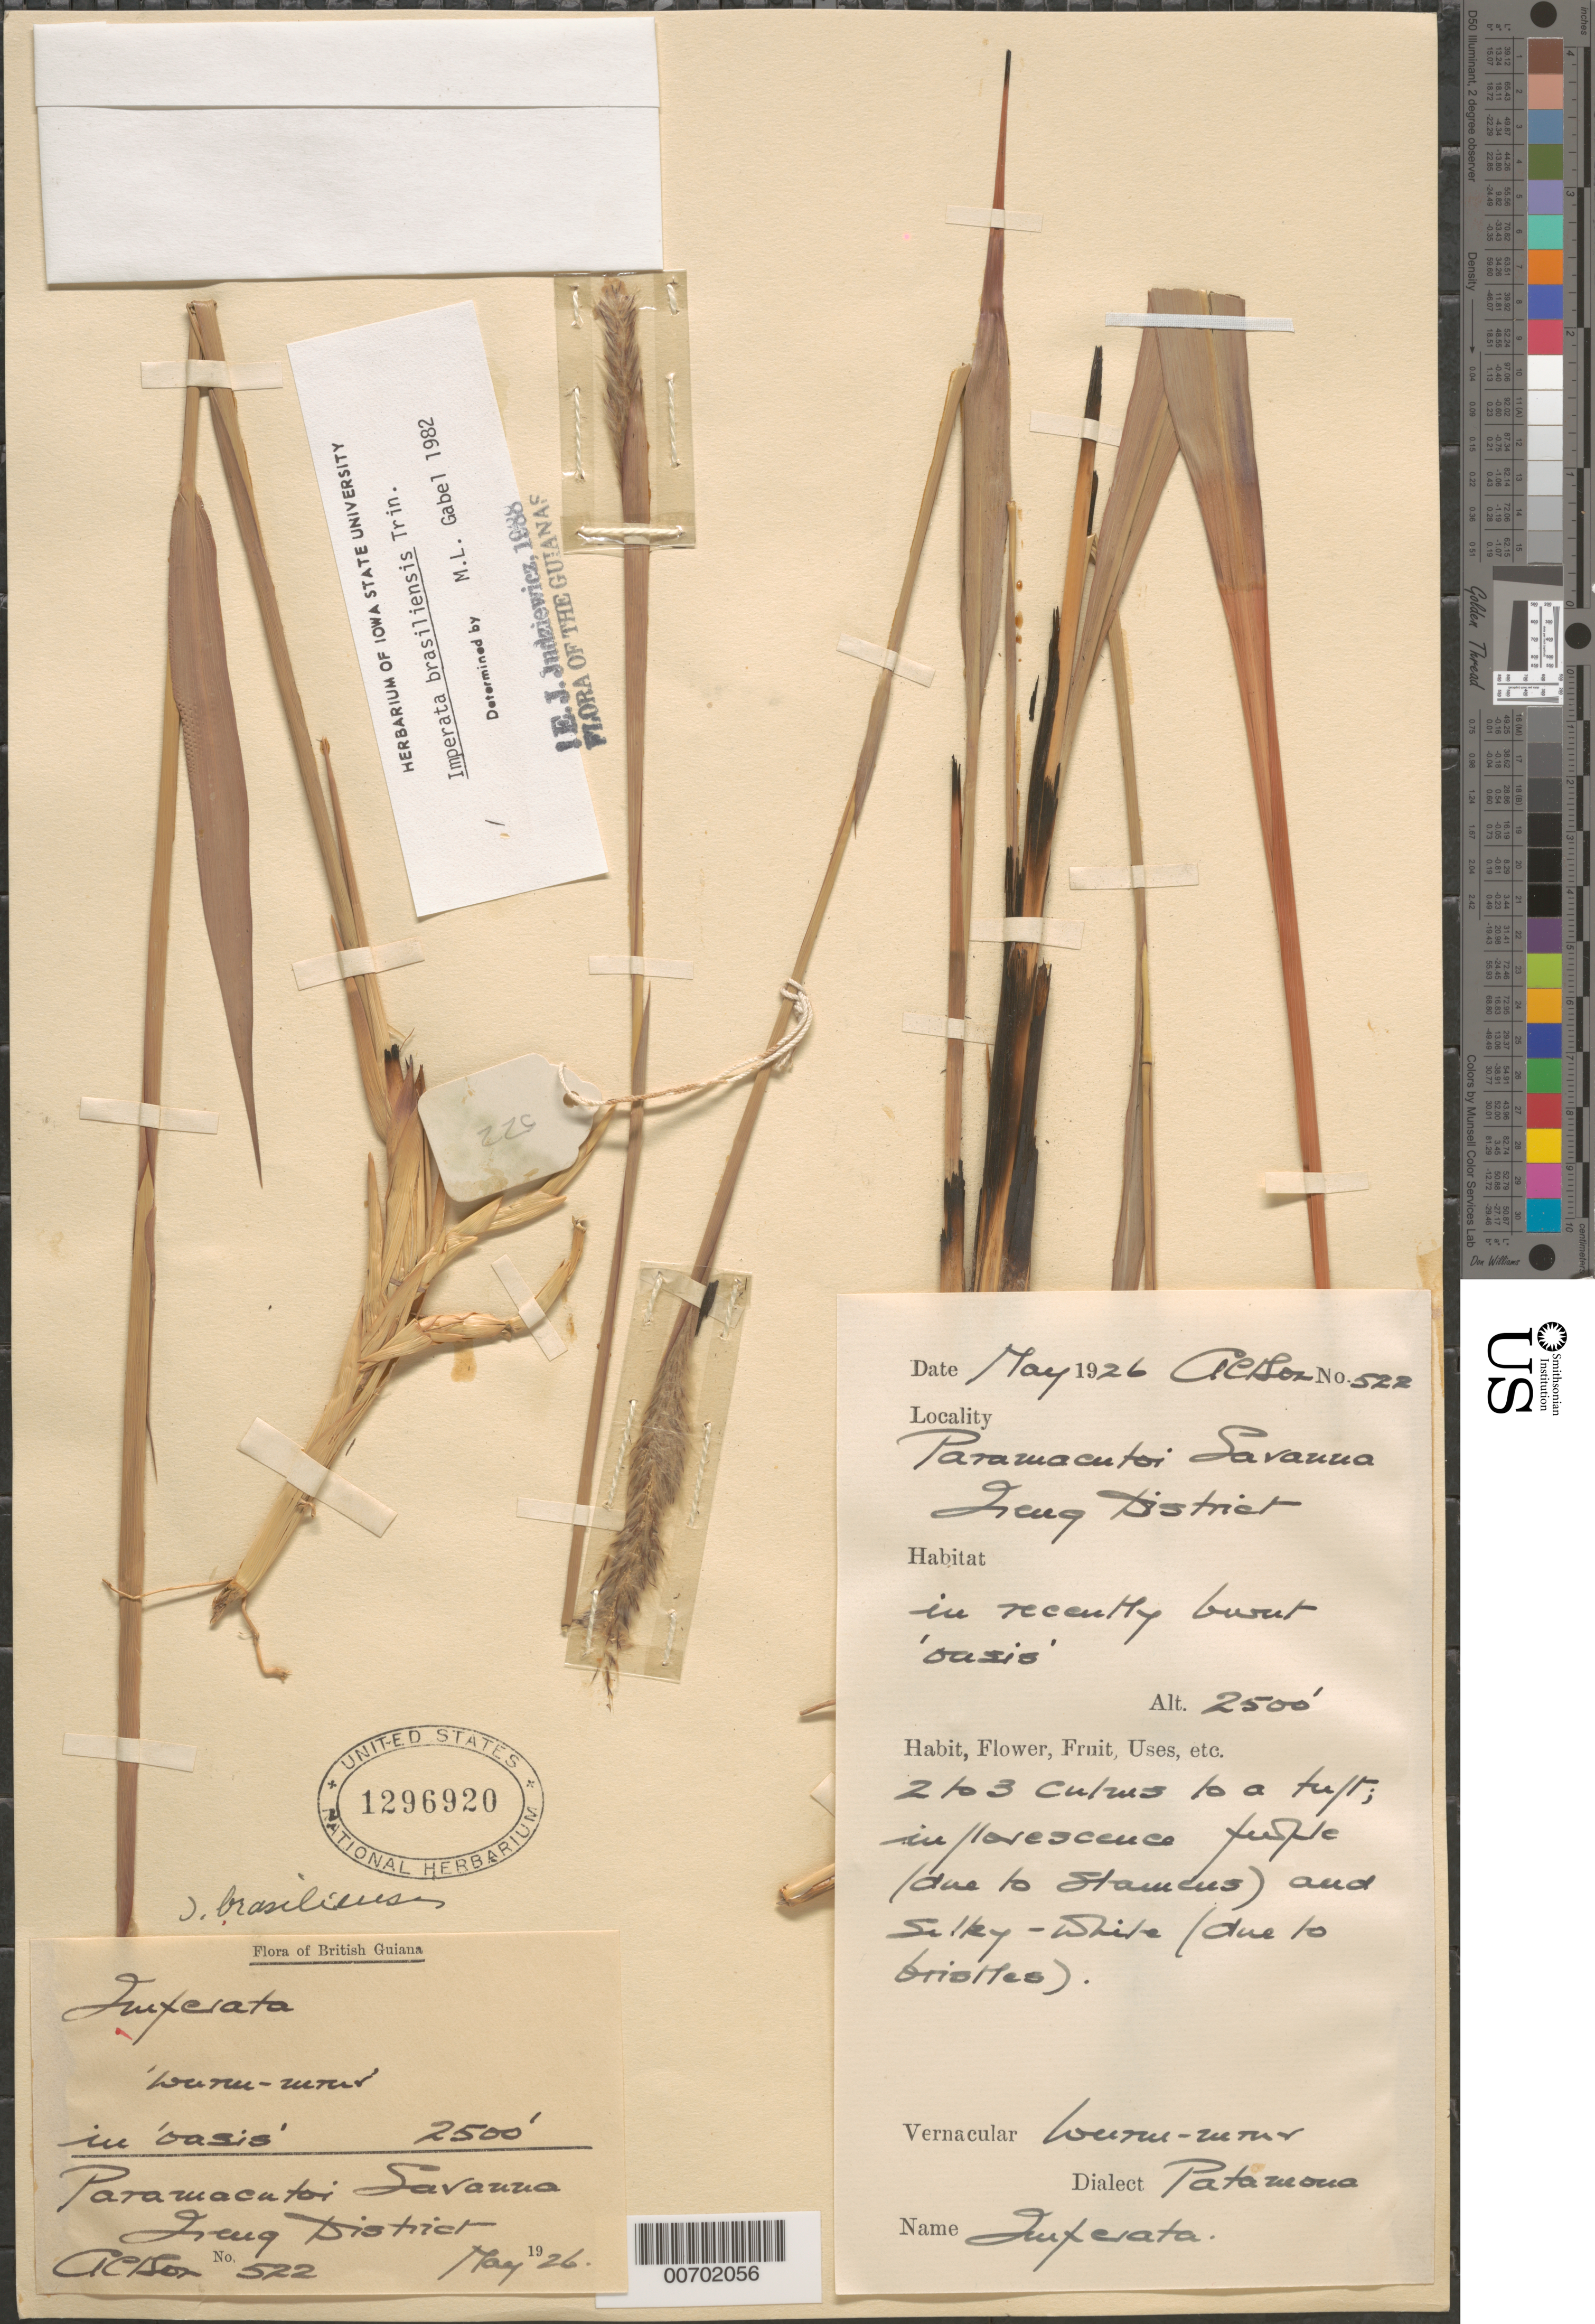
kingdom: Plantae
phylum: Tracheophyta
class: Liliopsida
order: Poales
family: Poaceae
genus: Imperata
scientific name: Imperata brasiliensis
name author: Trin.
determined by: Gabel, M. L.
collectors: R. Altson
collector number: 522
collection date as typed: May-26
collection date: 1926-05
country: Guyana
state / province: Potaro-Siparuni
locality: Paramakatoi Savanna, Ireng District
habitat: In "oases" and on the fringe of the forest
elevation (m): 762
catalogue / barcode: US 1296920